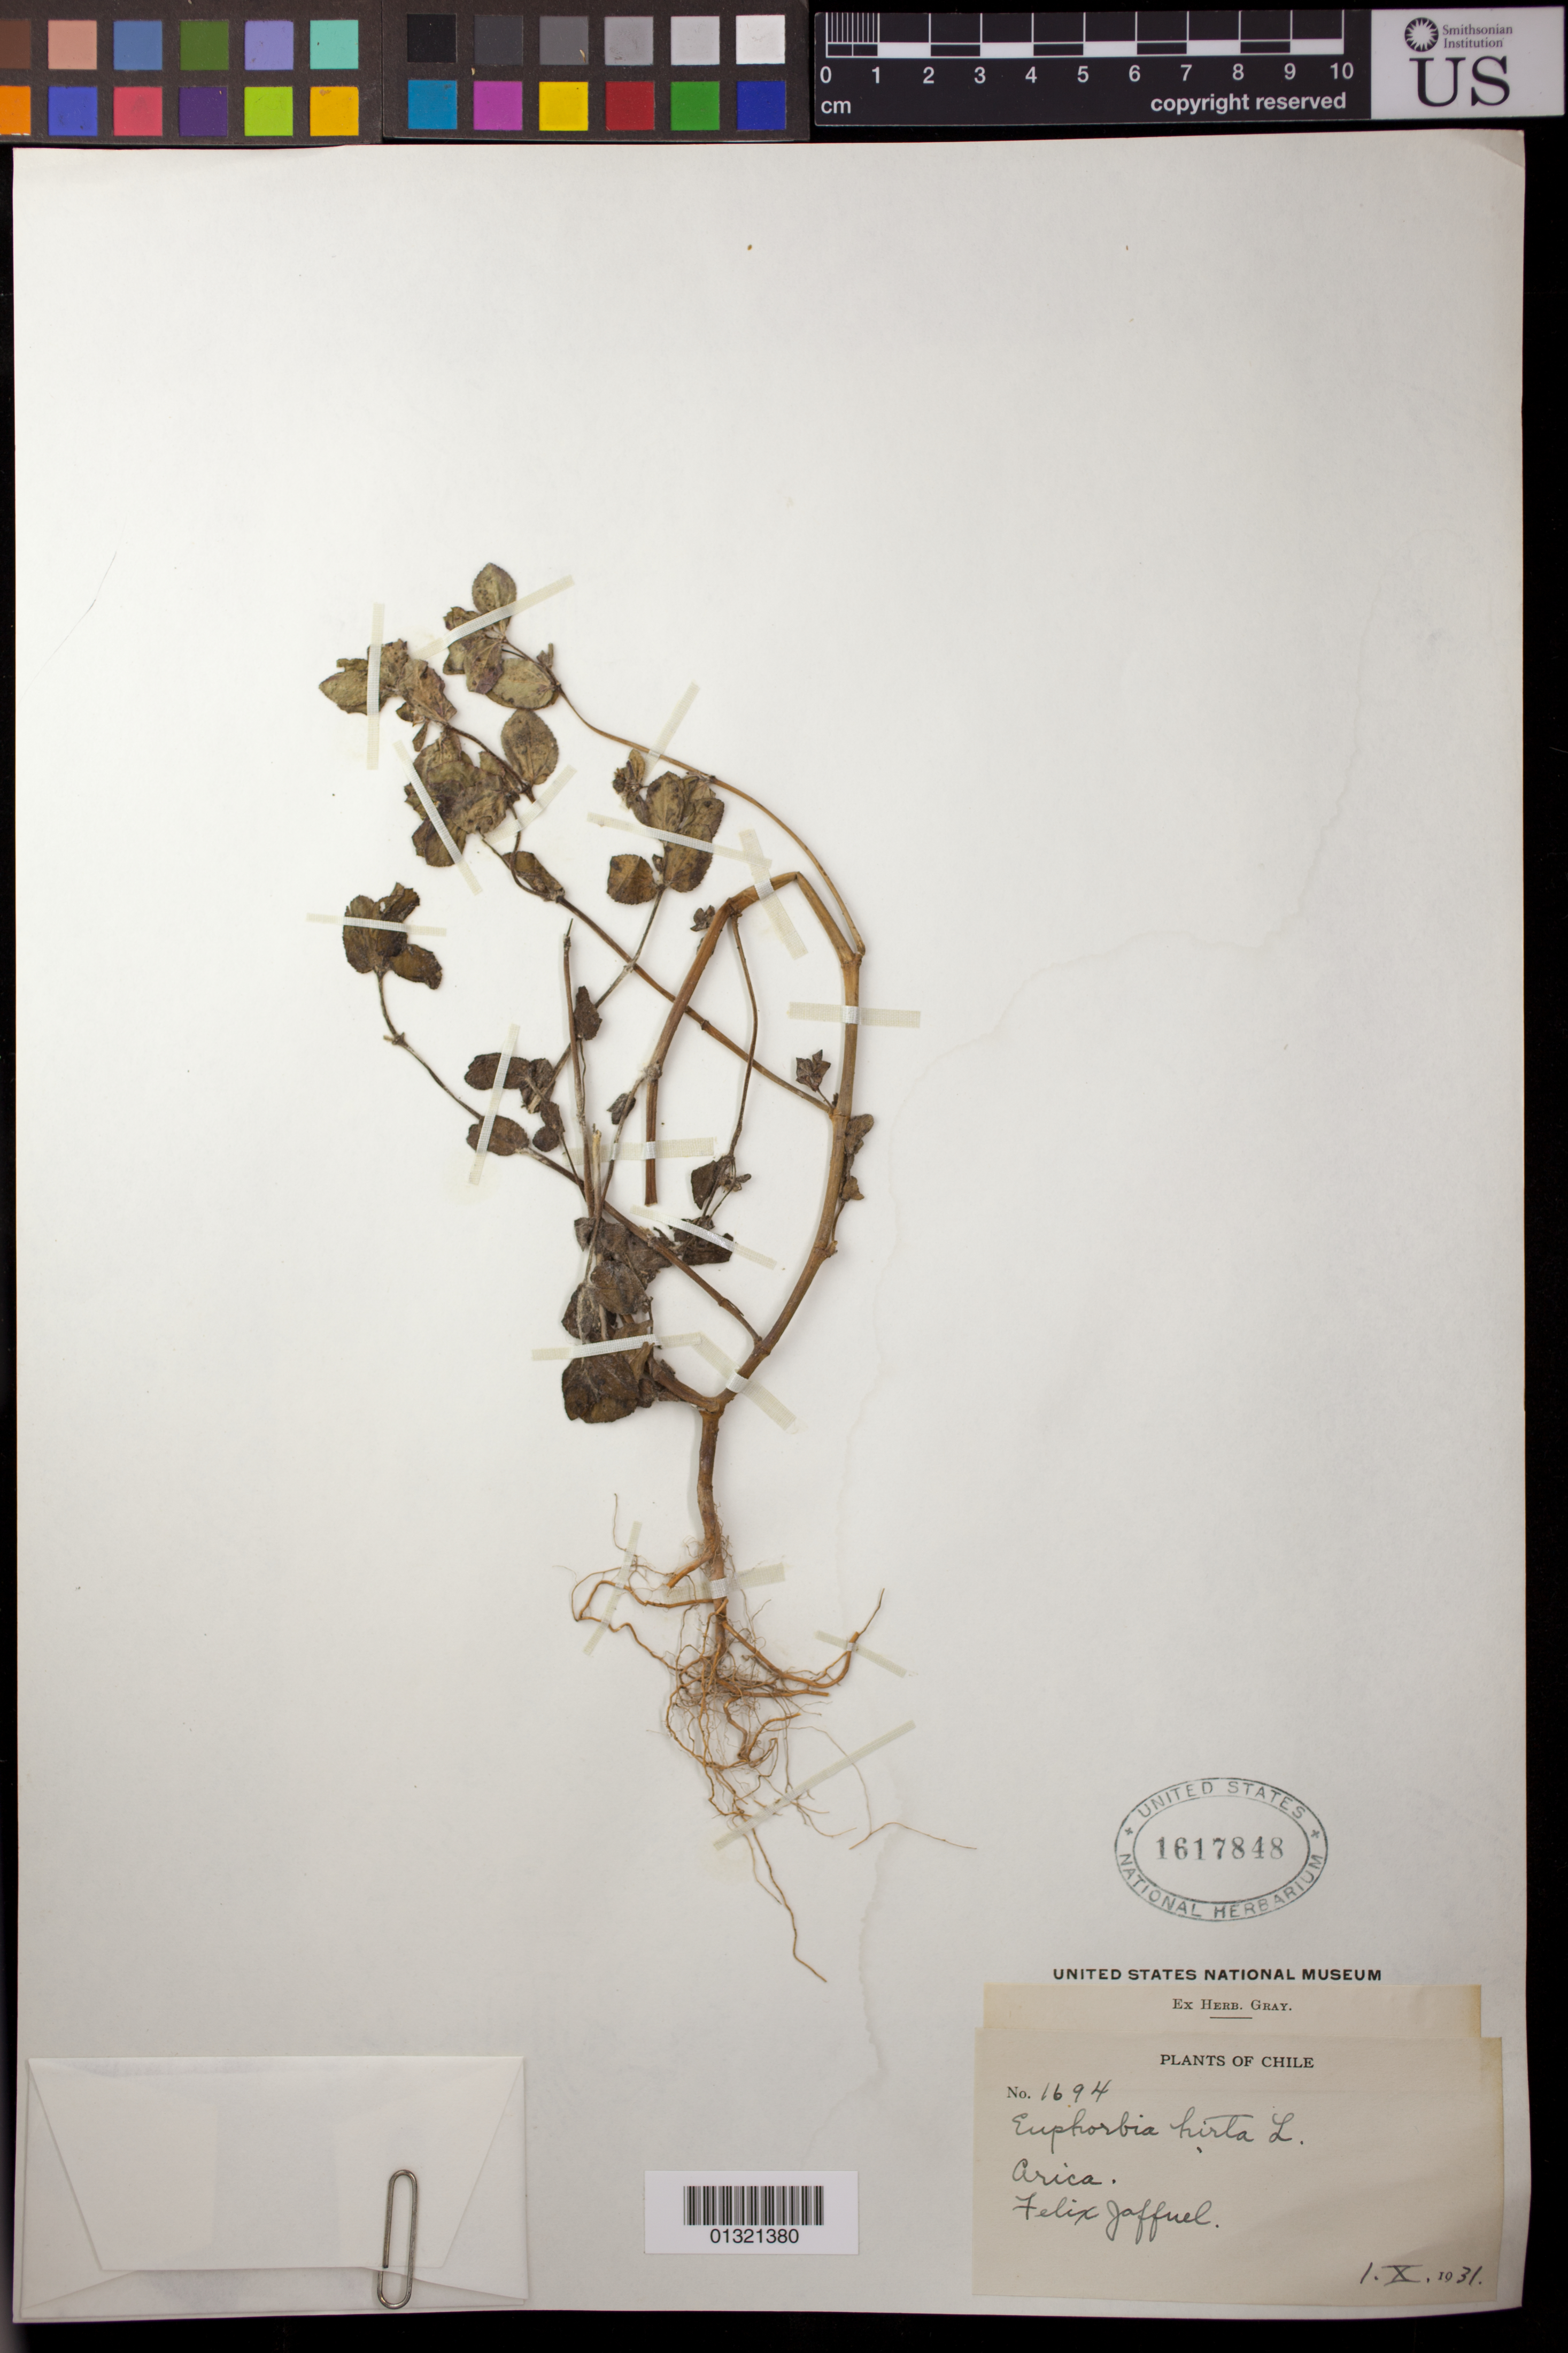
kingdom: Plantae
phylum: Tracheophyta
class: Magnoliopsida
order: Malpighiales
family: Euphorbiaceae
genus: Euphorbia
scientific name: Euphorbia hirta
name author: L.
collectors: F. Jaffuel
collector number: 1694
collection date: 1931-10-01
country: Chile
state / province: Arica y Parinacota (XV)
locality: Arica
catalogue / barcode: US 1617848